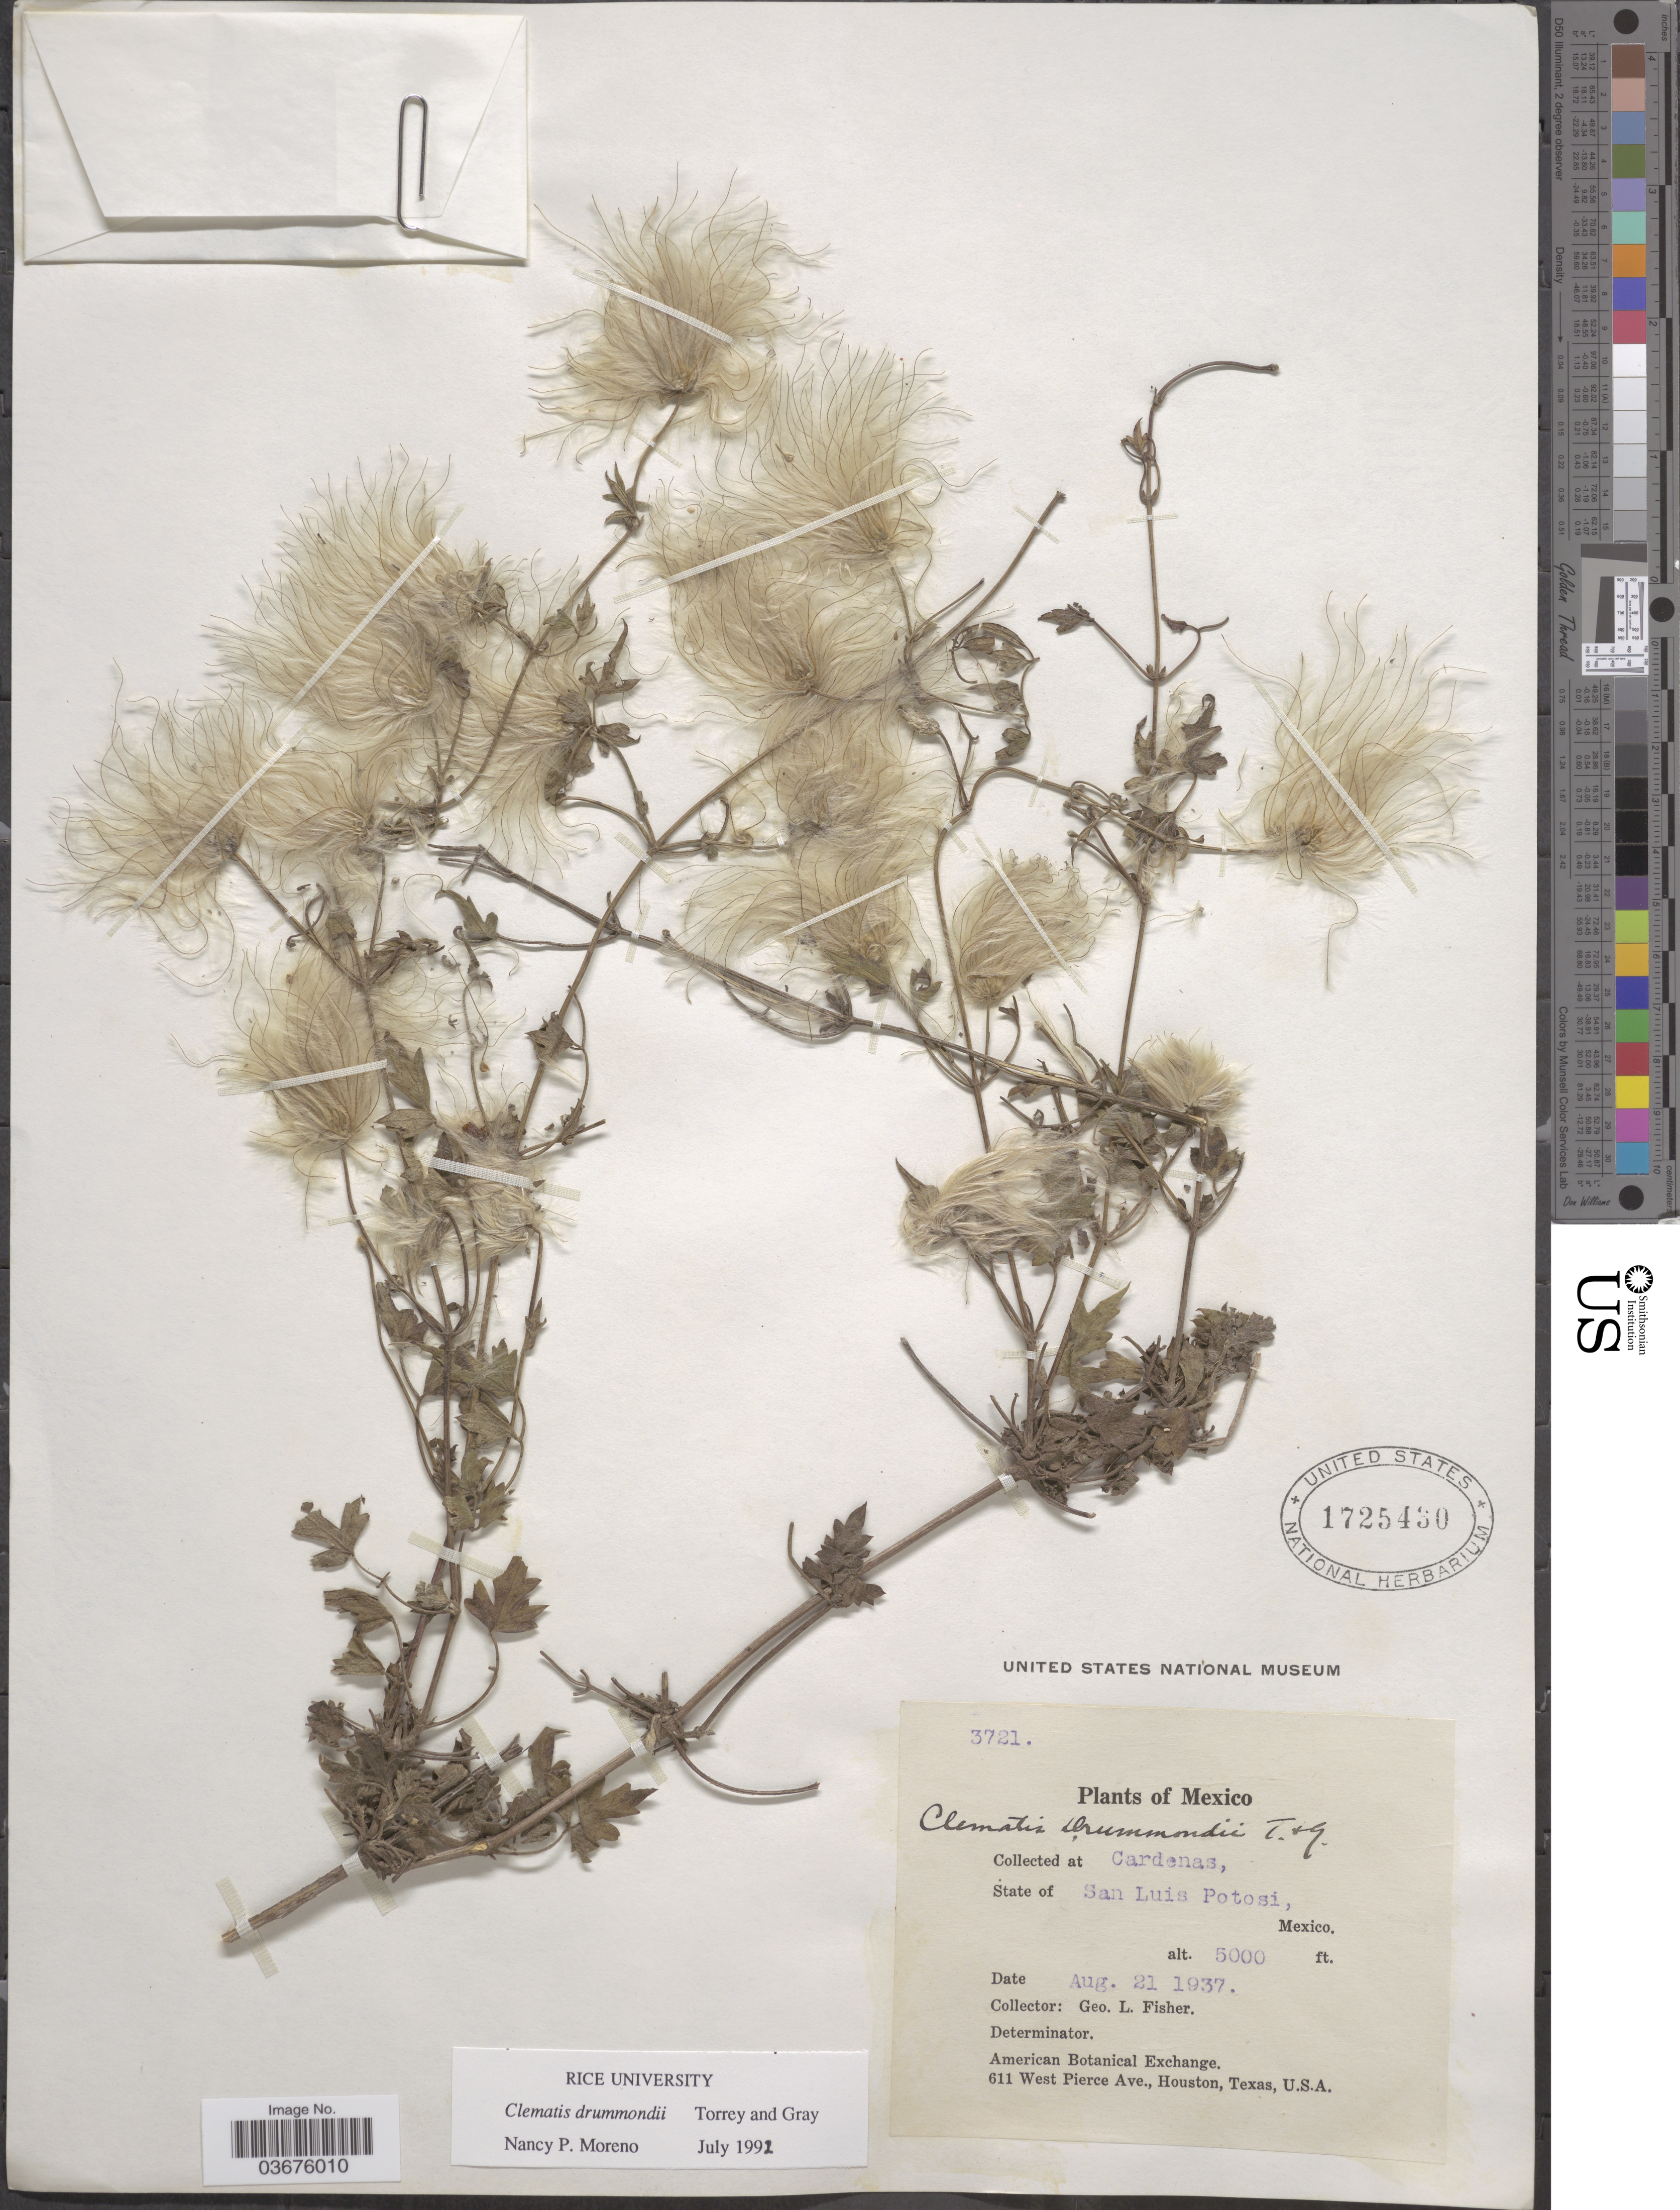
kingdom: Plantae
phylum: Tracheophyta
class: Magnoliopsida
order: Ranunculales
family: Ranunculaceae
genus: Clematis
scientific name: Clematis drummondii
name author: Torr. & A. Gray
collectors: G. L. Fisher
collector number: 3721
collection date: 1937-08-21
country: Mexico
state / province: San Luis Potosí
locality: Cardenas.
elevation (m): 1524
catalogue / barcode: US 1725430